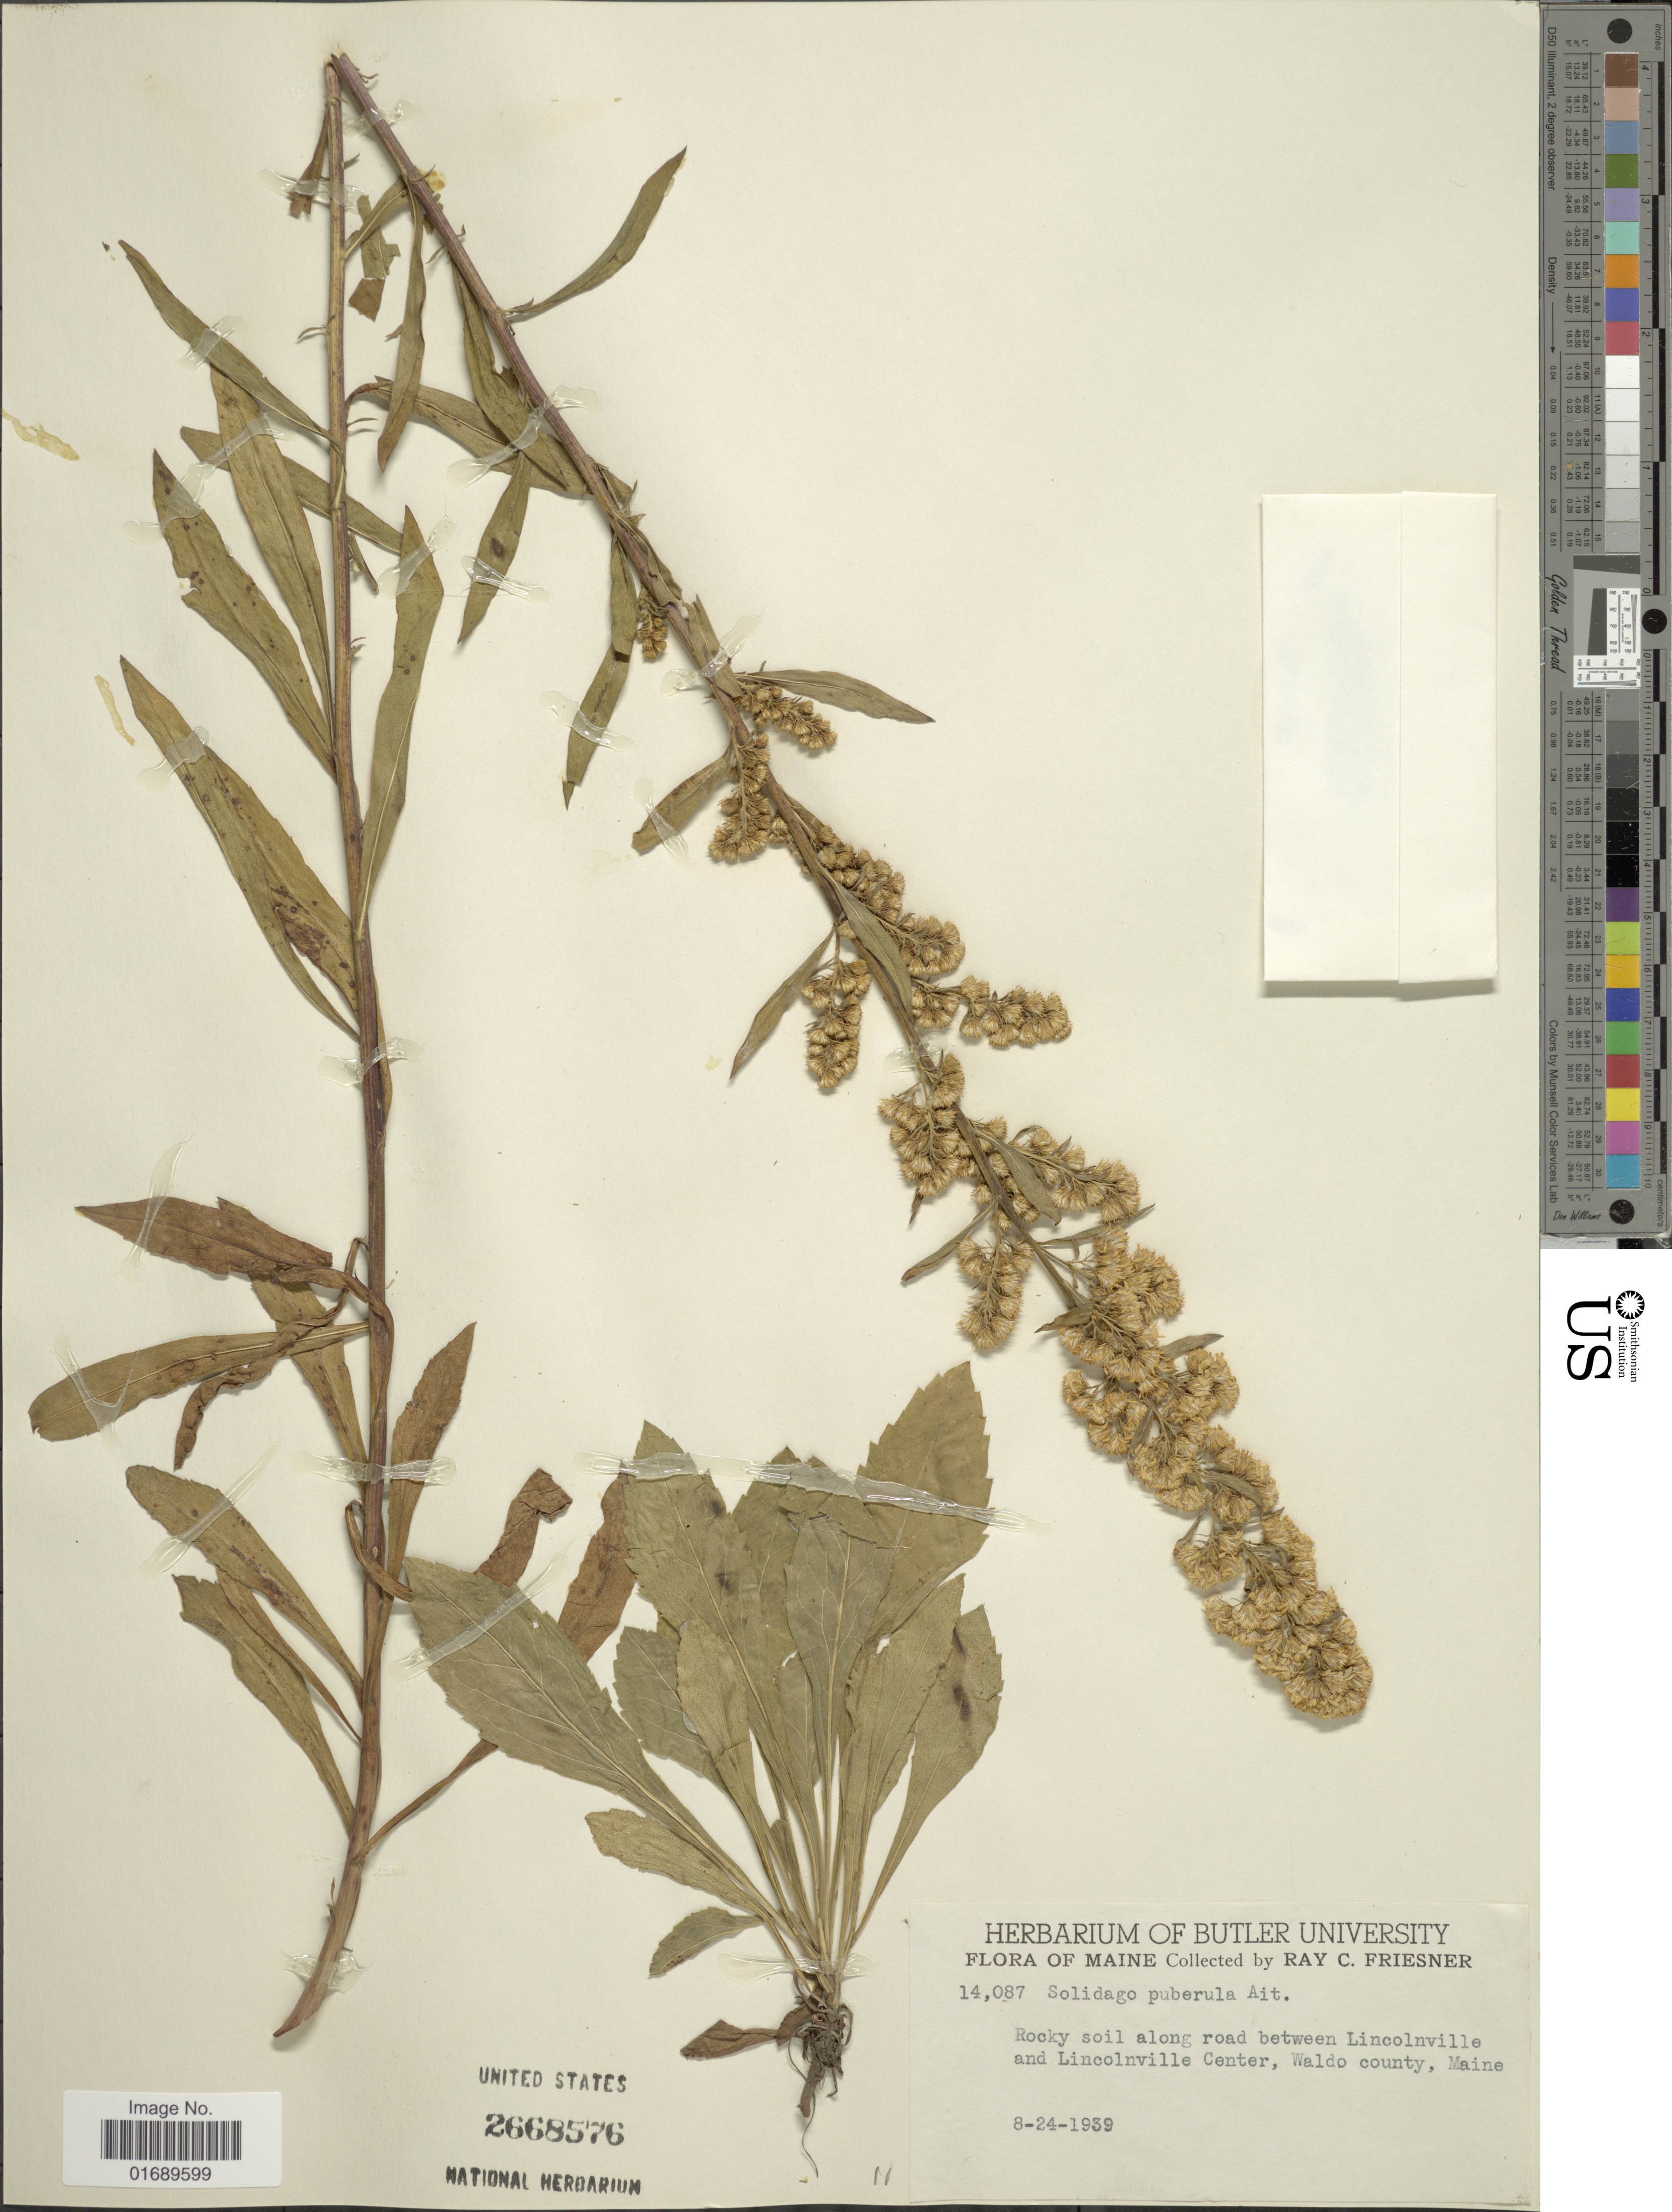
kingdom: Plantae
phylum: Tracheophyta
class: Magnoliopsida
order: Asterales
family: Asteraceae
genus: Solidago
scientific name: Solidago puberula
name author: Nutt.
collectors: R. Friesner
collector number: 14087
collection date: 1939-08-24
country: United States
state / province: Maine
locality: Rocky soil along road between Lincolnville and Lincolnville Center, Waldo county, Maine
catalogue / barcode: US 2668576